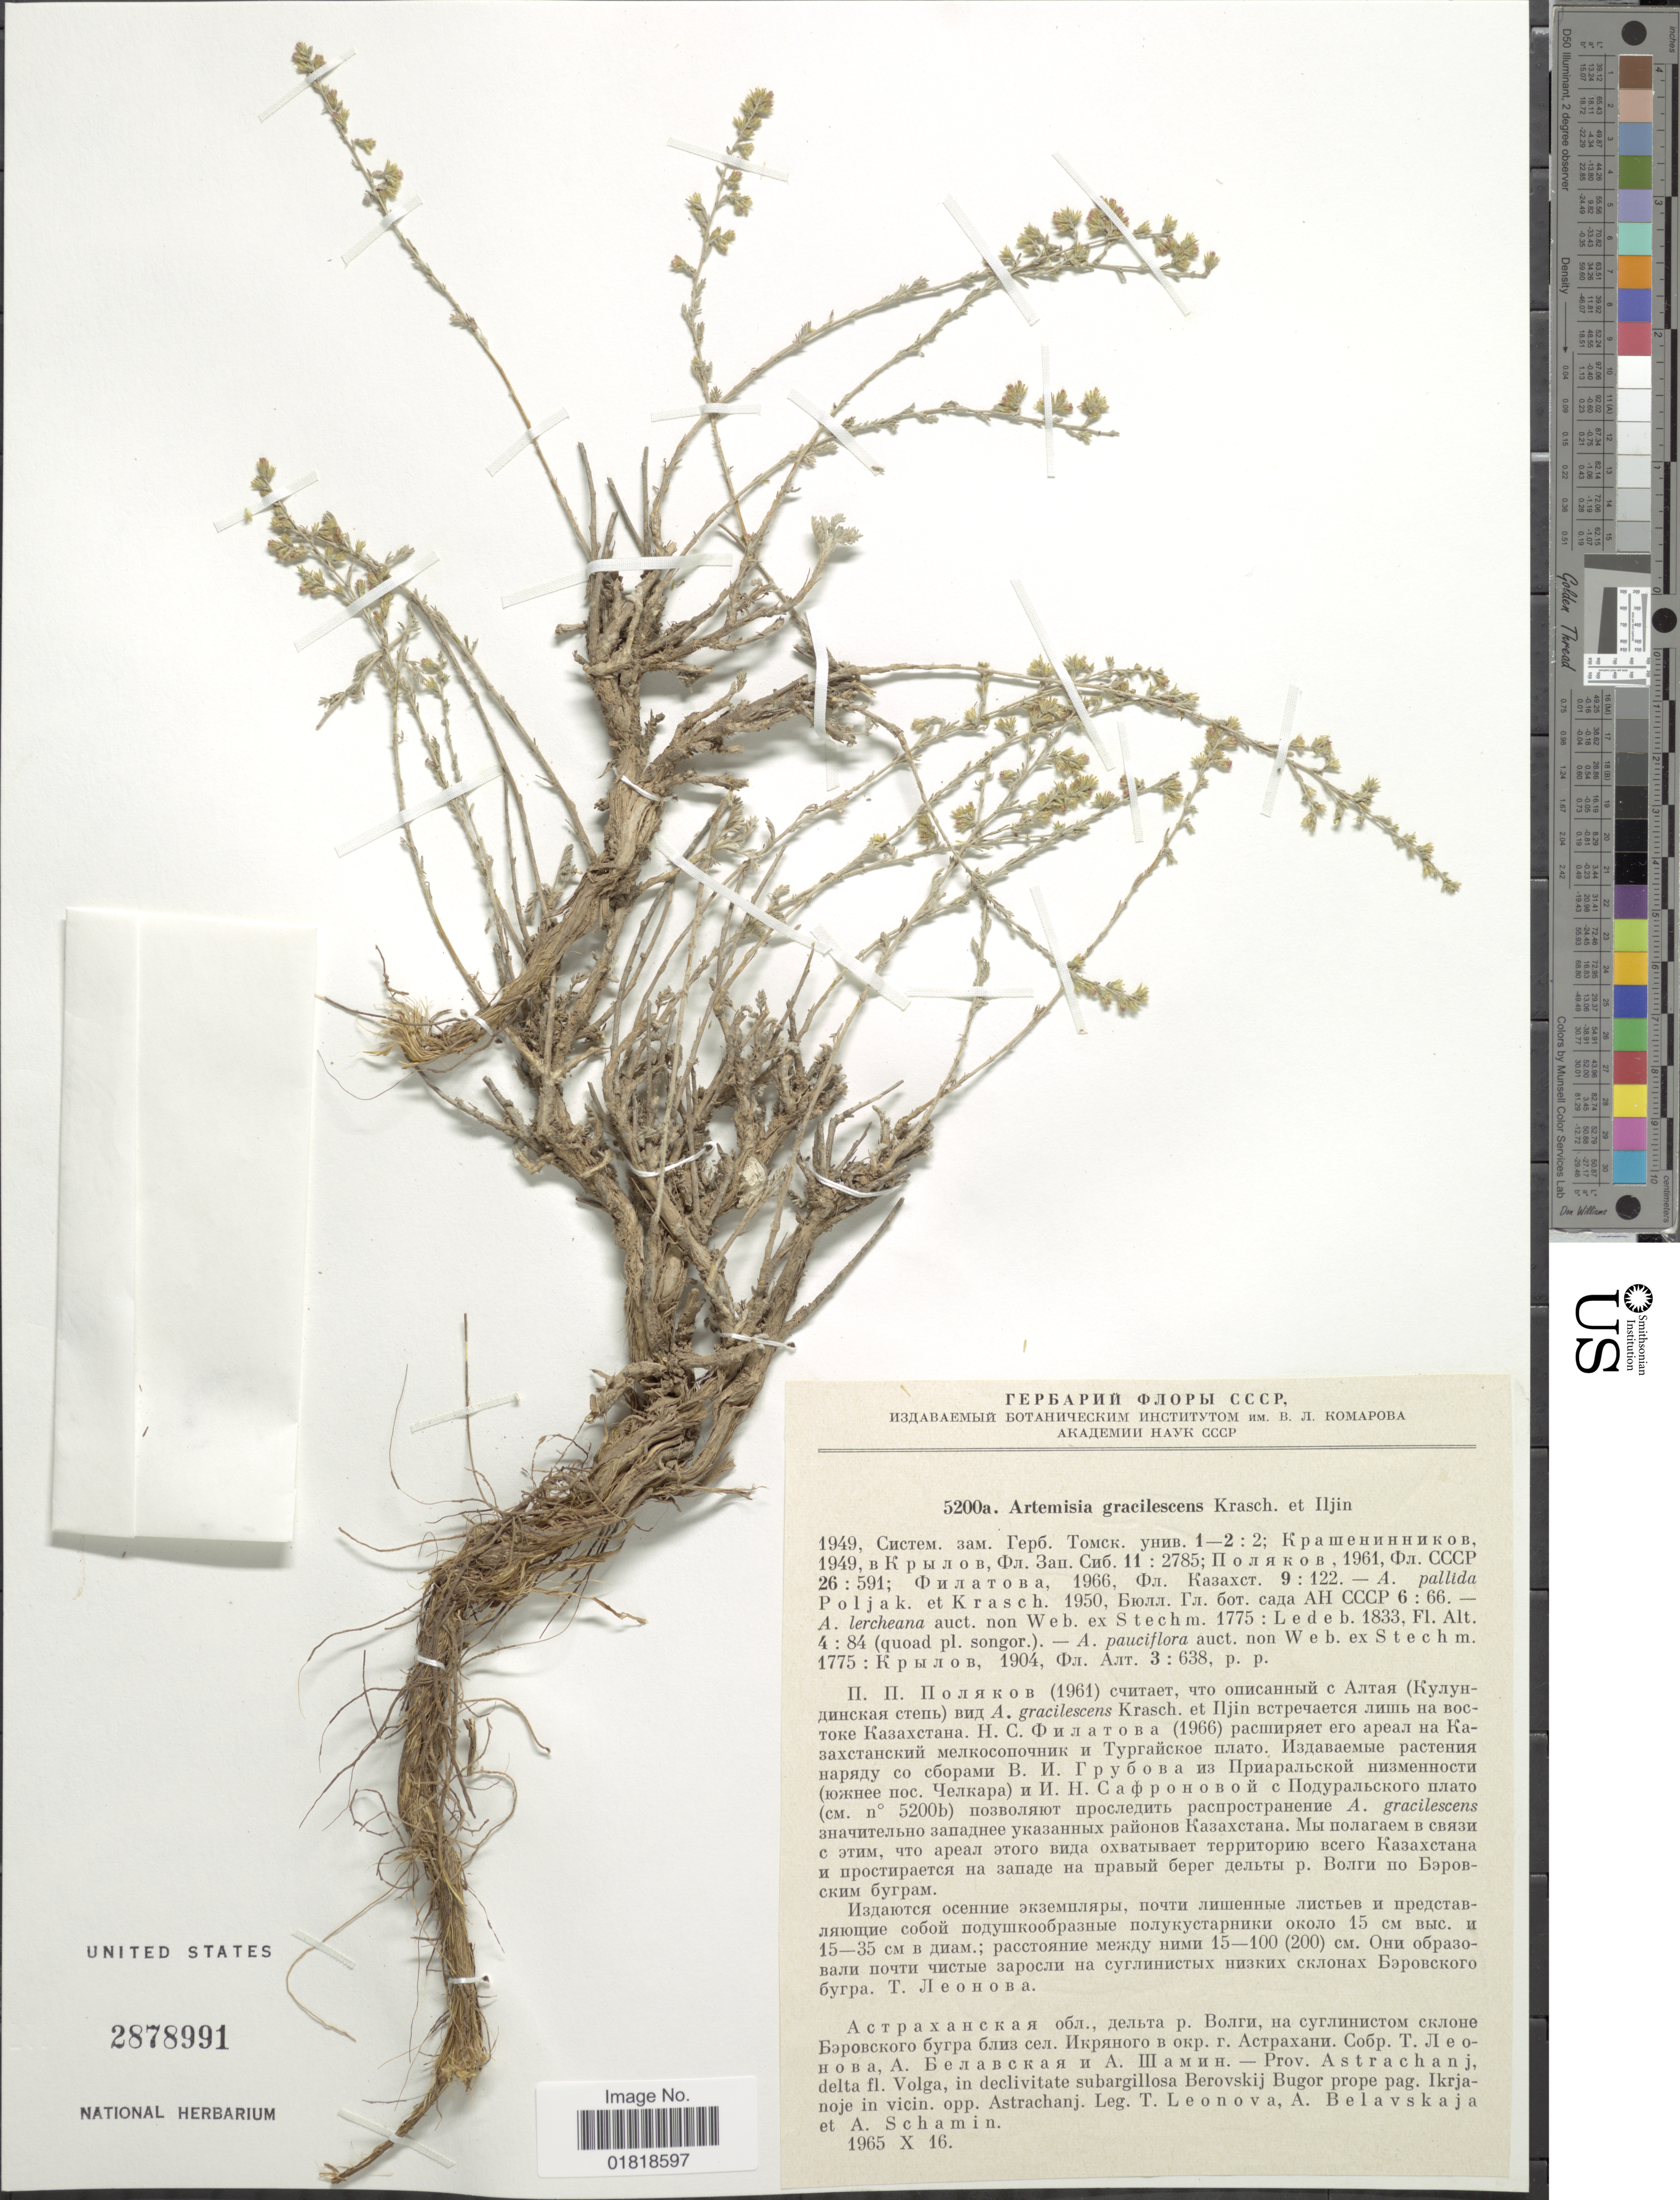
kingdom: Plantae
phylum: Tracheophyta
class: Magnoliopsida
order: Asterales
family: Asteraceae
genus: Artemisia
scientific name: Artemisia gracilescens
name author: Krasch. & Iljin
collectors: T. Leonova, A. Belavskaja & A. Schamin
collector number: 5200a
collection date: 1965-10-16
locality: Prov. Astrachank. delta fl. Volga, in declivitate subargillosa Berovskij Bigor prope pag. Ikrjanoje in vicin. opp. Astrachanj.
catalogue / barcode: US 2878991